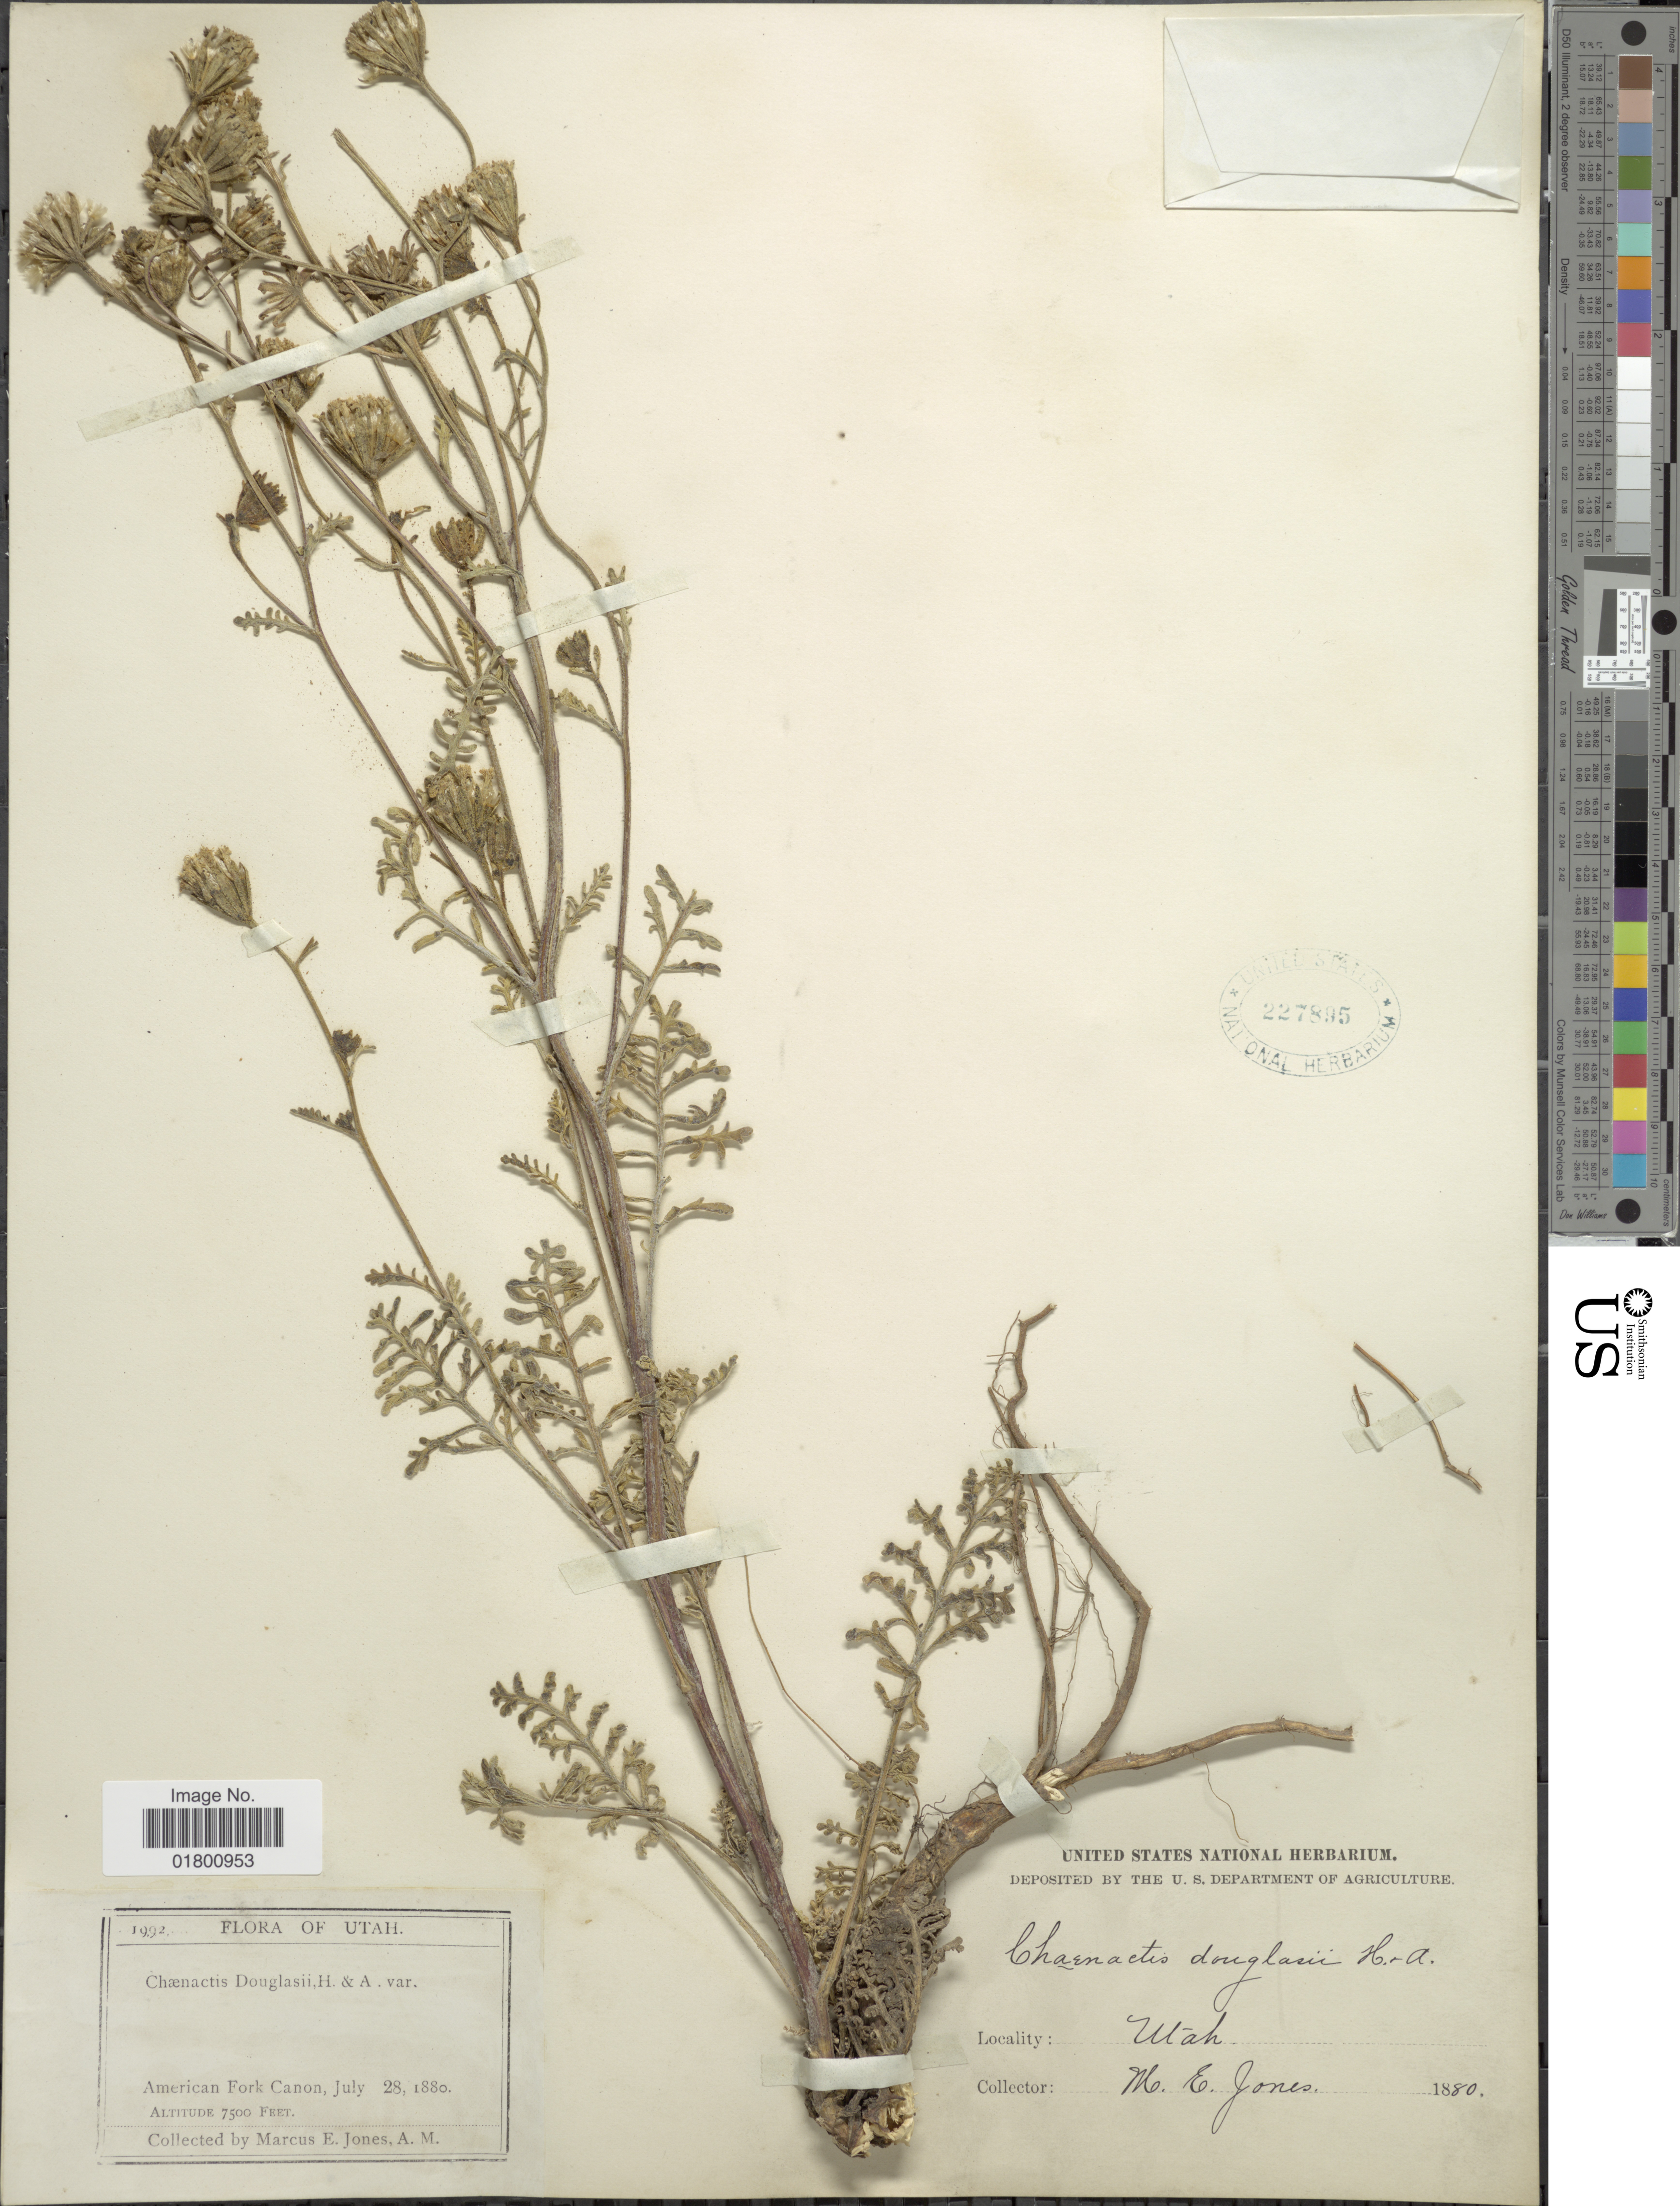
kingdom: Plantae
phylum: Tracheophyta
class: Magnoliopsida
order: Asterales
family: Asteraceae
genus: Chaenactis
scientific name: Chaenactis douglasii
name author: Hook. & Arn.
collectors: M. E. Jones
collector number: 1992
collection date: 1880-07-28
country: United States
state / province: Utah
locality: American Fork Canon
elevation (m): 2286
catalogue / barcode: US 227895